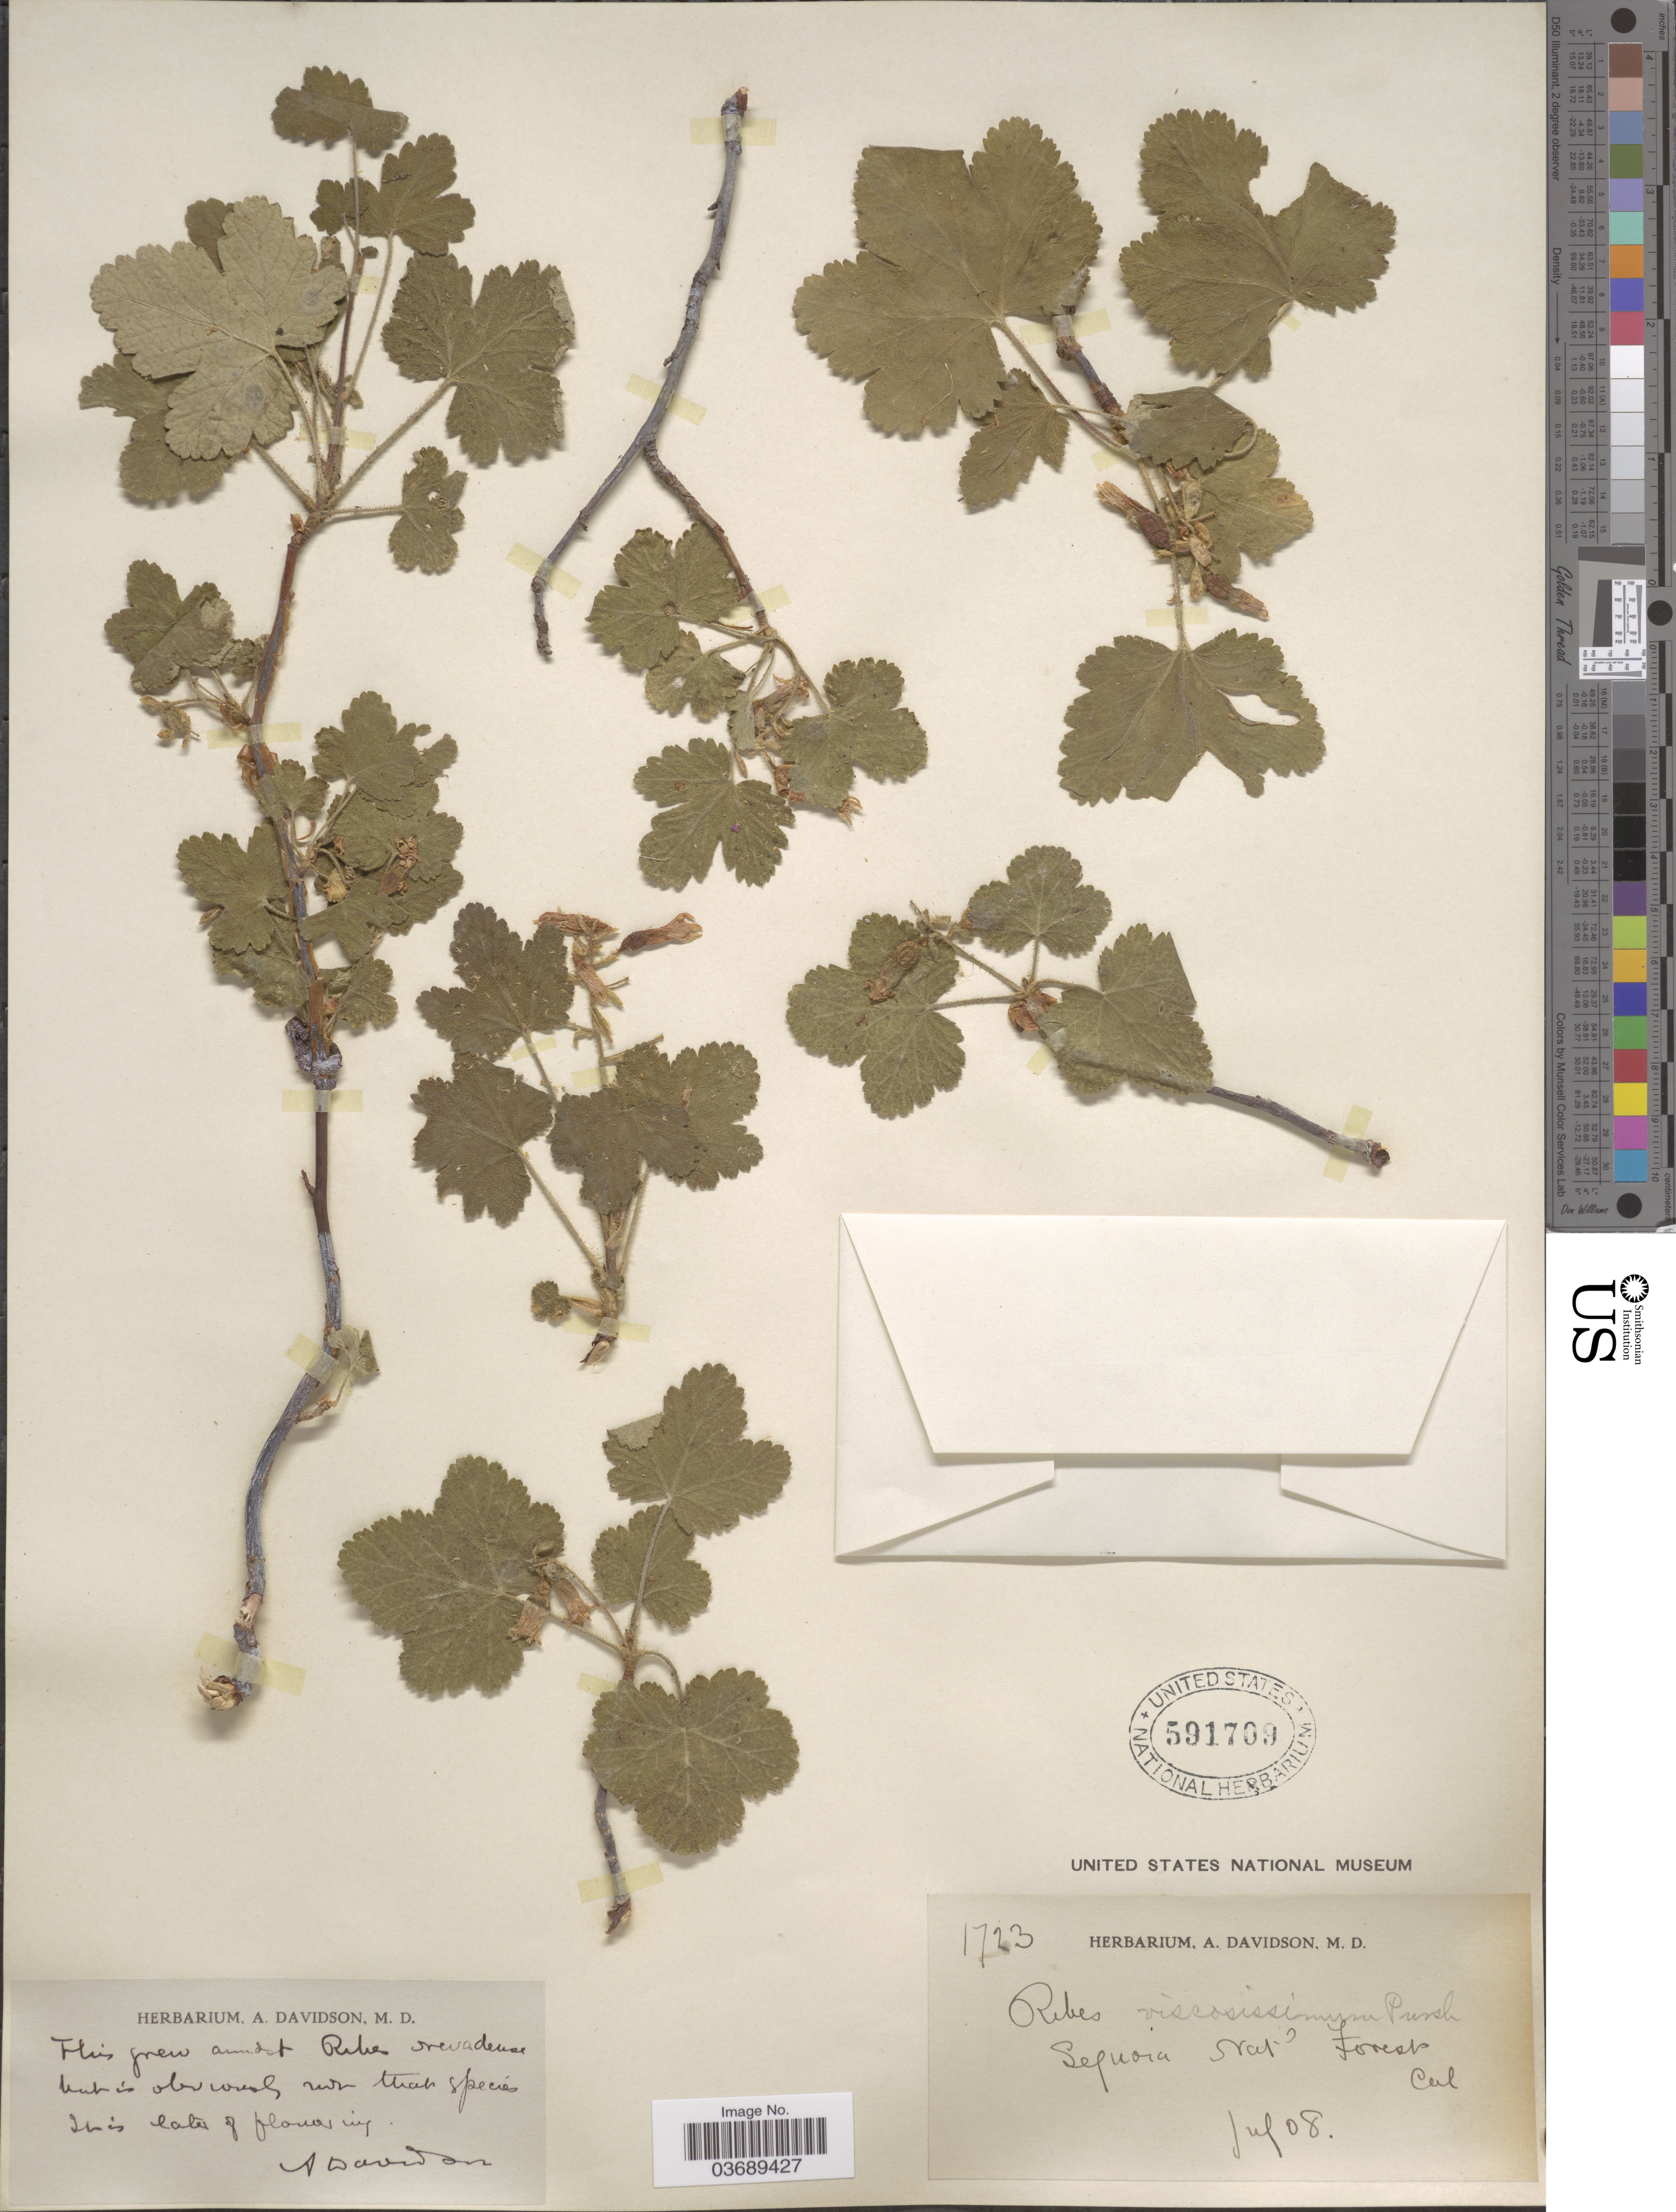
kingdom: Plantae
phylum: Tracheophyta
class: Magnoliopsida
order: Saxifragales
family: Grossulariaceae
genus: Ribes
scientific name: Ribes viscosissimum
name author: Pursh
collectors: A. Davidson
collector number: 1723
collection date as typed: Transcribed d/m/y: /7/8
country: United States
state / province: California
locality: Sequoia Nat Forest. Cal.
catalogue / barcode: US 591709